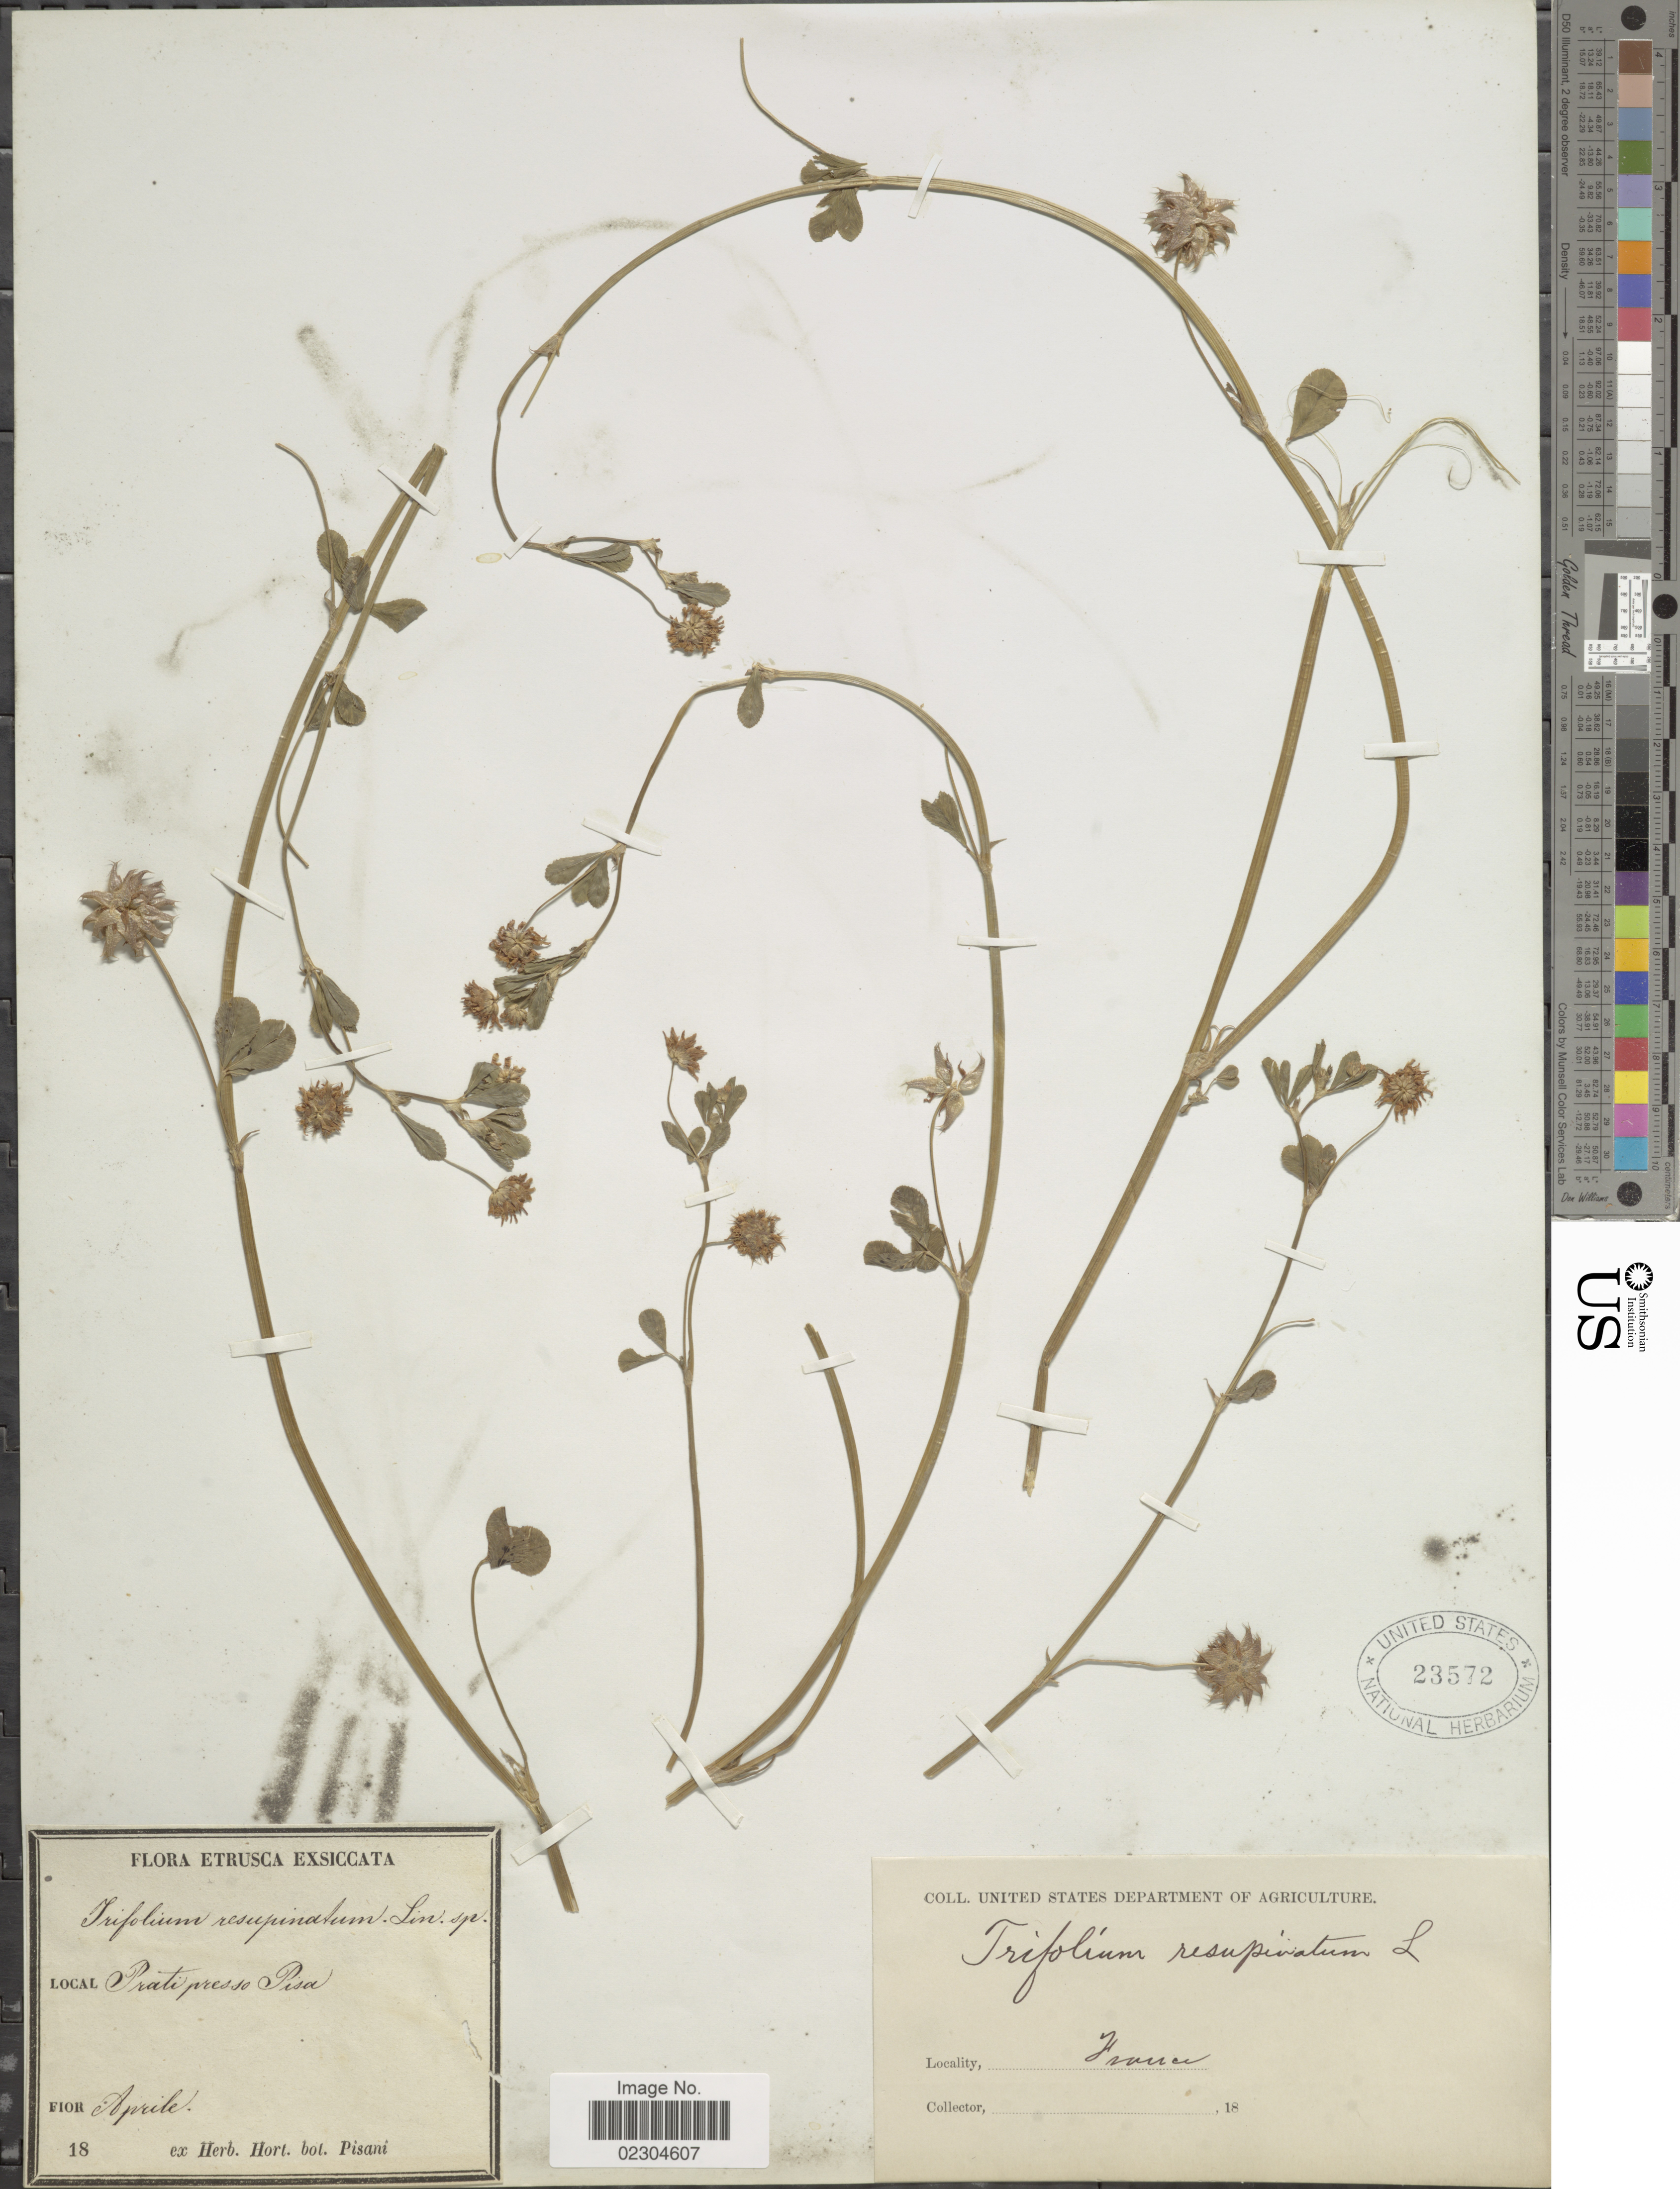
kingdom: Plantae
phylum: Tracheophyta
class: Magnoliopsida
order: Fabales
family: Fabaceae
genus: Trifolium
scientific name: Trifolium resupinatum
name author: L.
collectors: ex herb. Hort. Bot. Pisani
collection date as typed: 18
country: France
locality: Etrusca, Prati presso Pisa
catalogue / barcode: US 23572